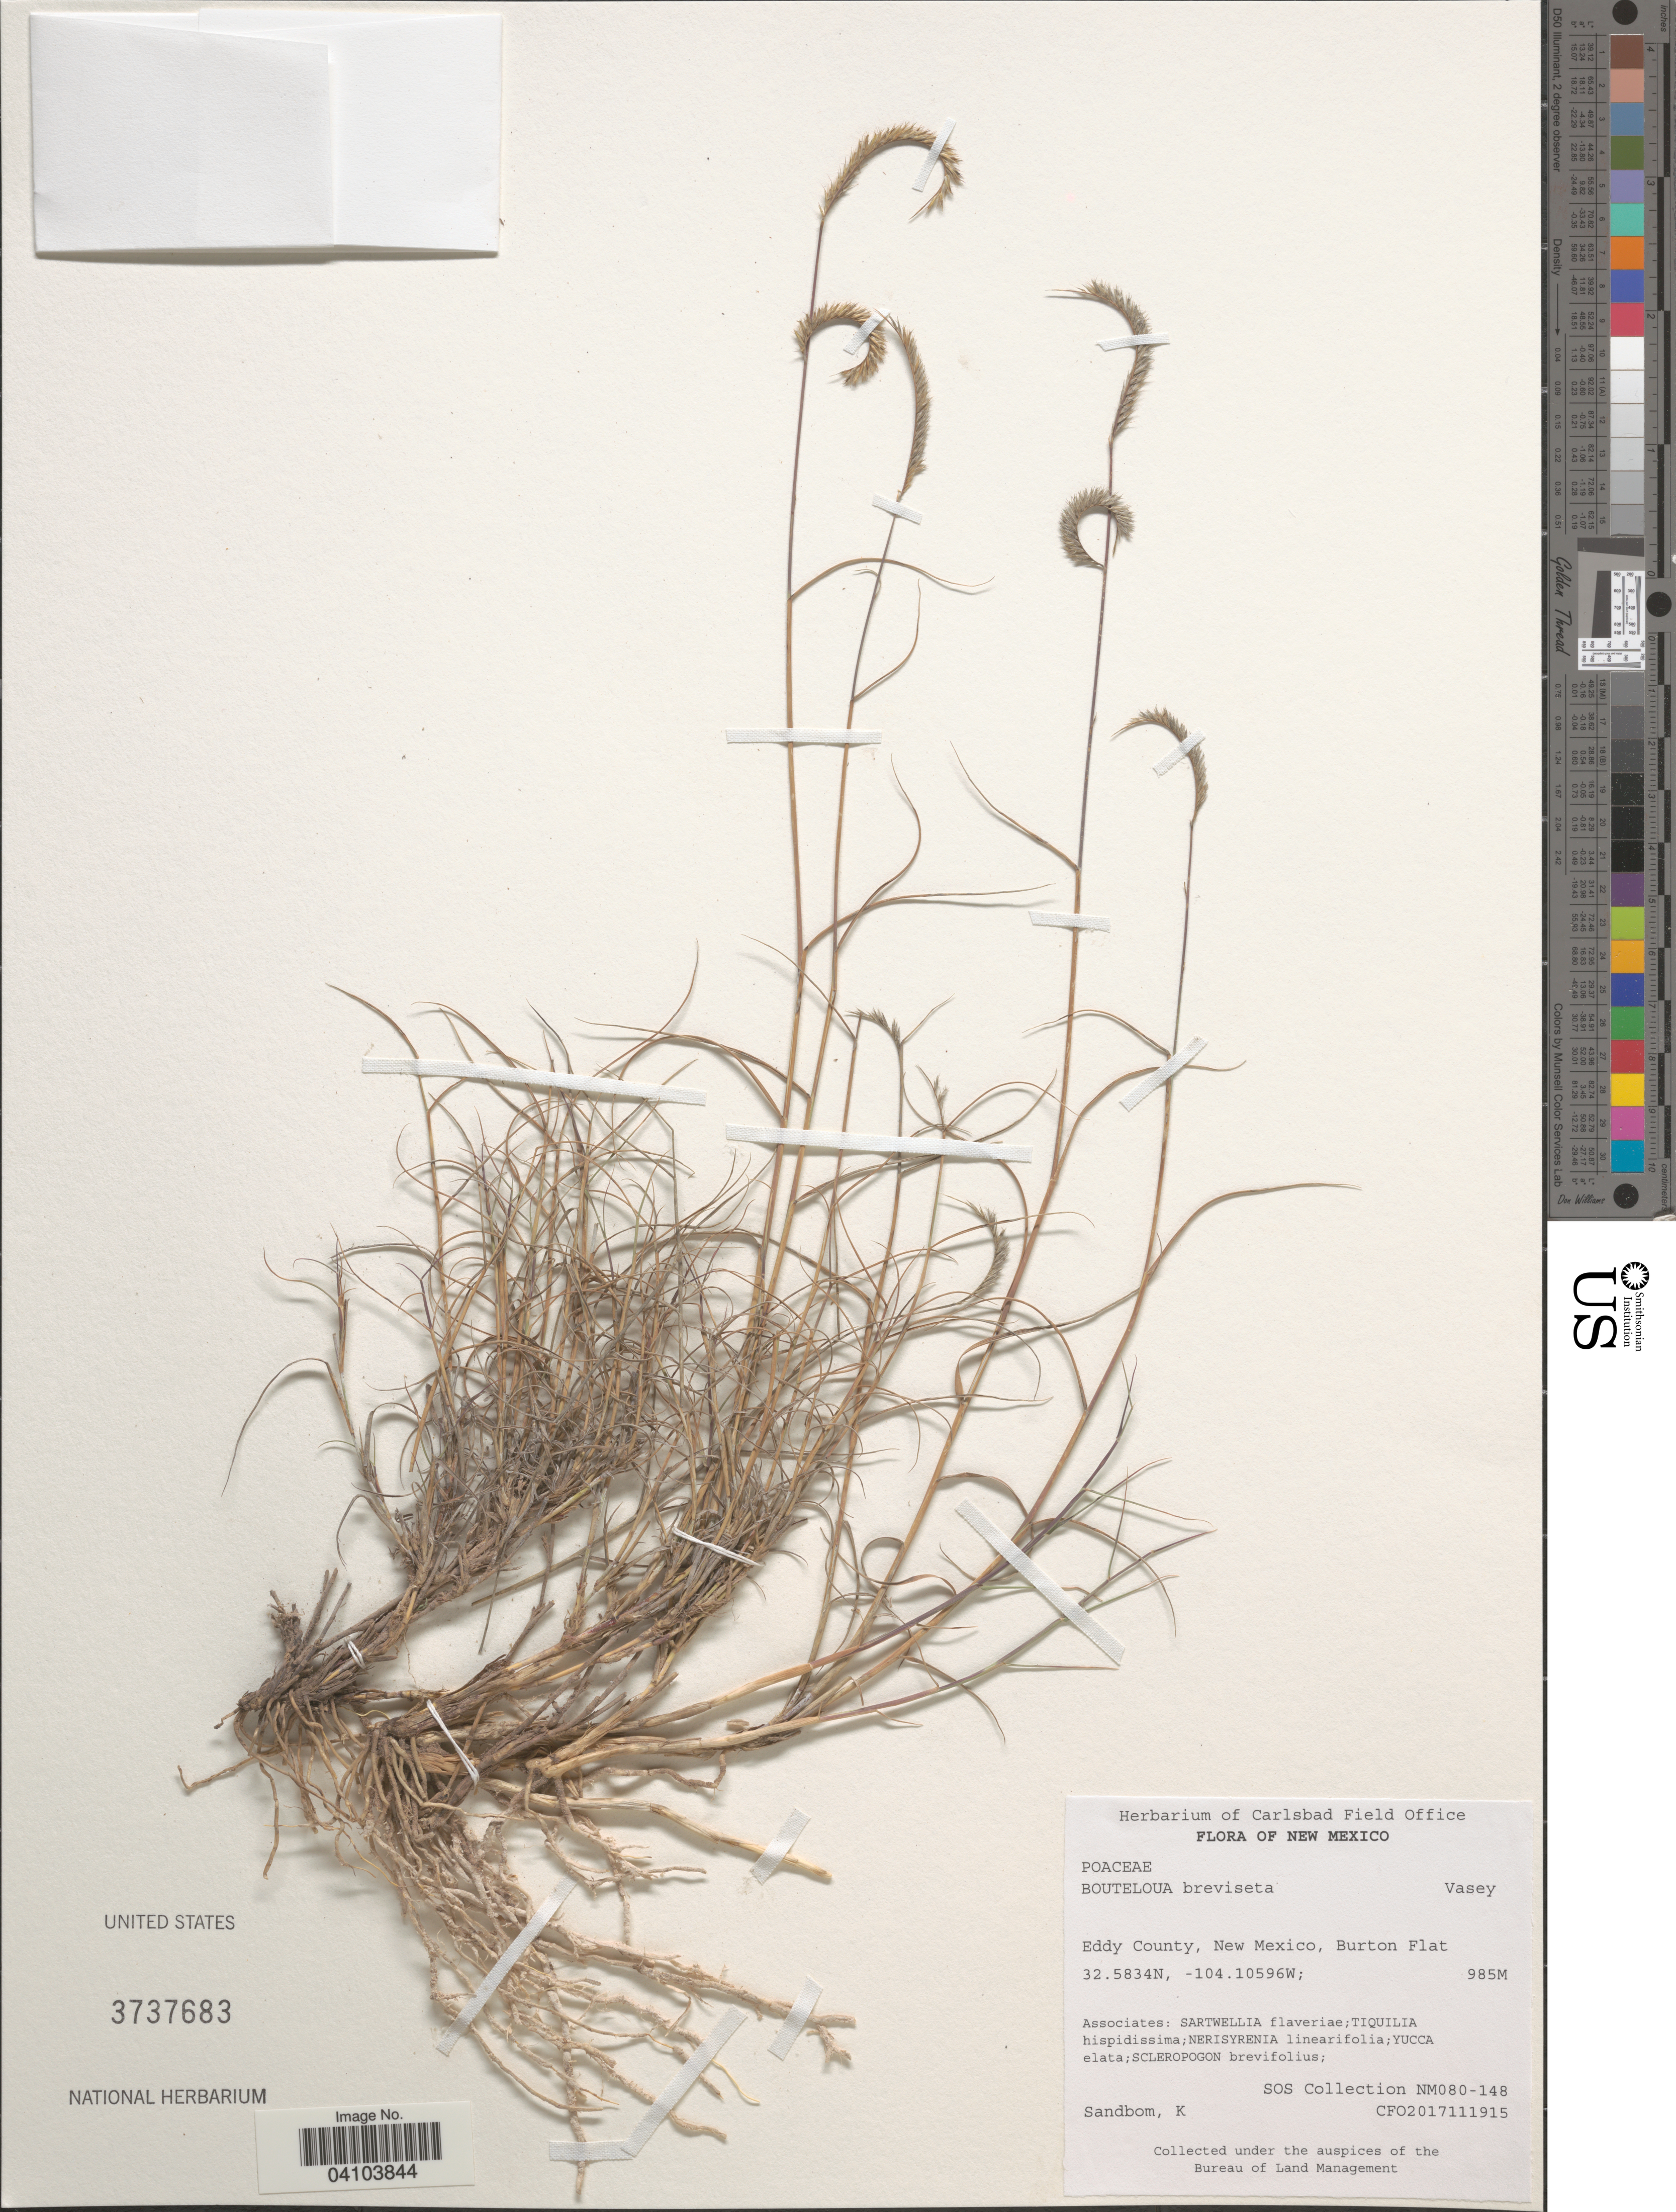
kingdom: Plantae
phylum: Tracheophyta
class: Liliopsida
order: Poales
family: Poaceae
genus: Bouteloua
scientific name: Bouteloua breviseta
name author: Vasey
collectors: K. Sandbom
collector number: CFO2017111915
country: United States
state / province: New Mexico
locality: Eddy County, Burton Flat.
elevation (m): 985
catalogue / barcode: US 3737683